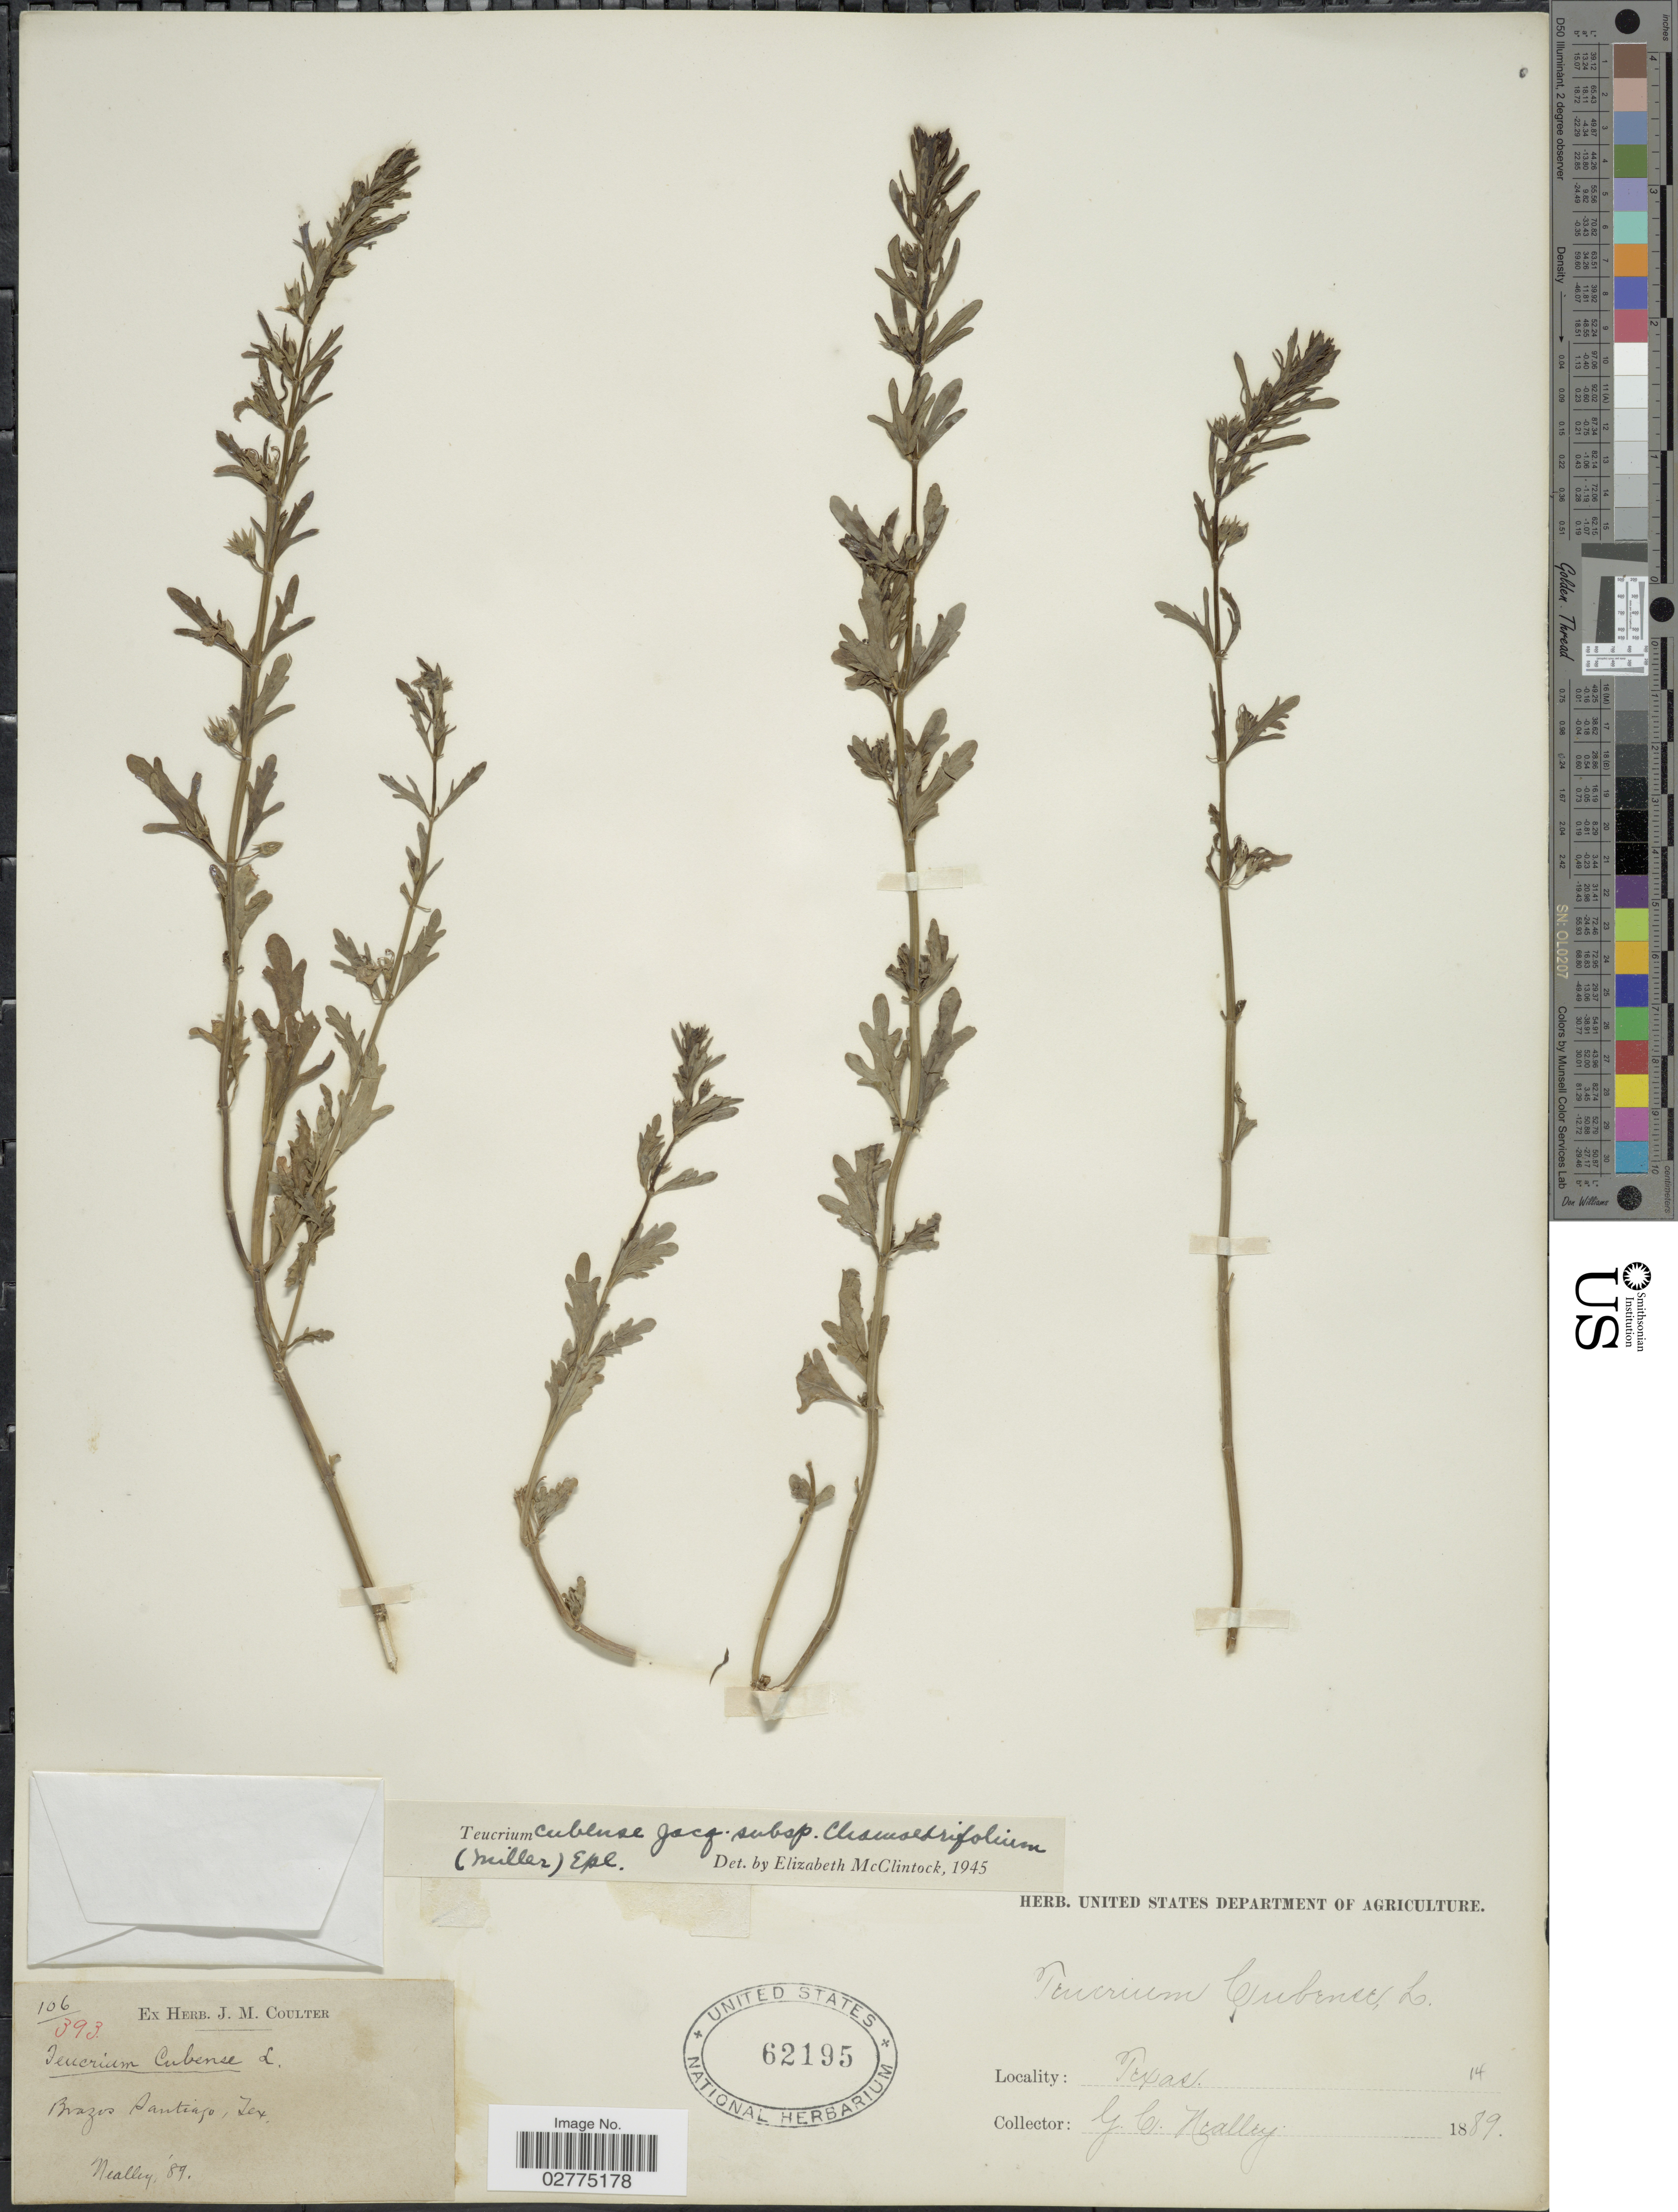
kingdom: Plantae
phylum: Tracheophyta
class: Magnoliopsida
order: Lamiales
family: Lamiaceae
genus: Teucrium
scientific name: Teucrium cubense subsp. chamaedrifolium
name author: Jacq.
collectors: G. C. Nealley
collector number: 106/393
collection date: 1889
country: United States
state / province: Texas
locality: Brazos Santiago, Tex.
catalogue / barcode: US 62195